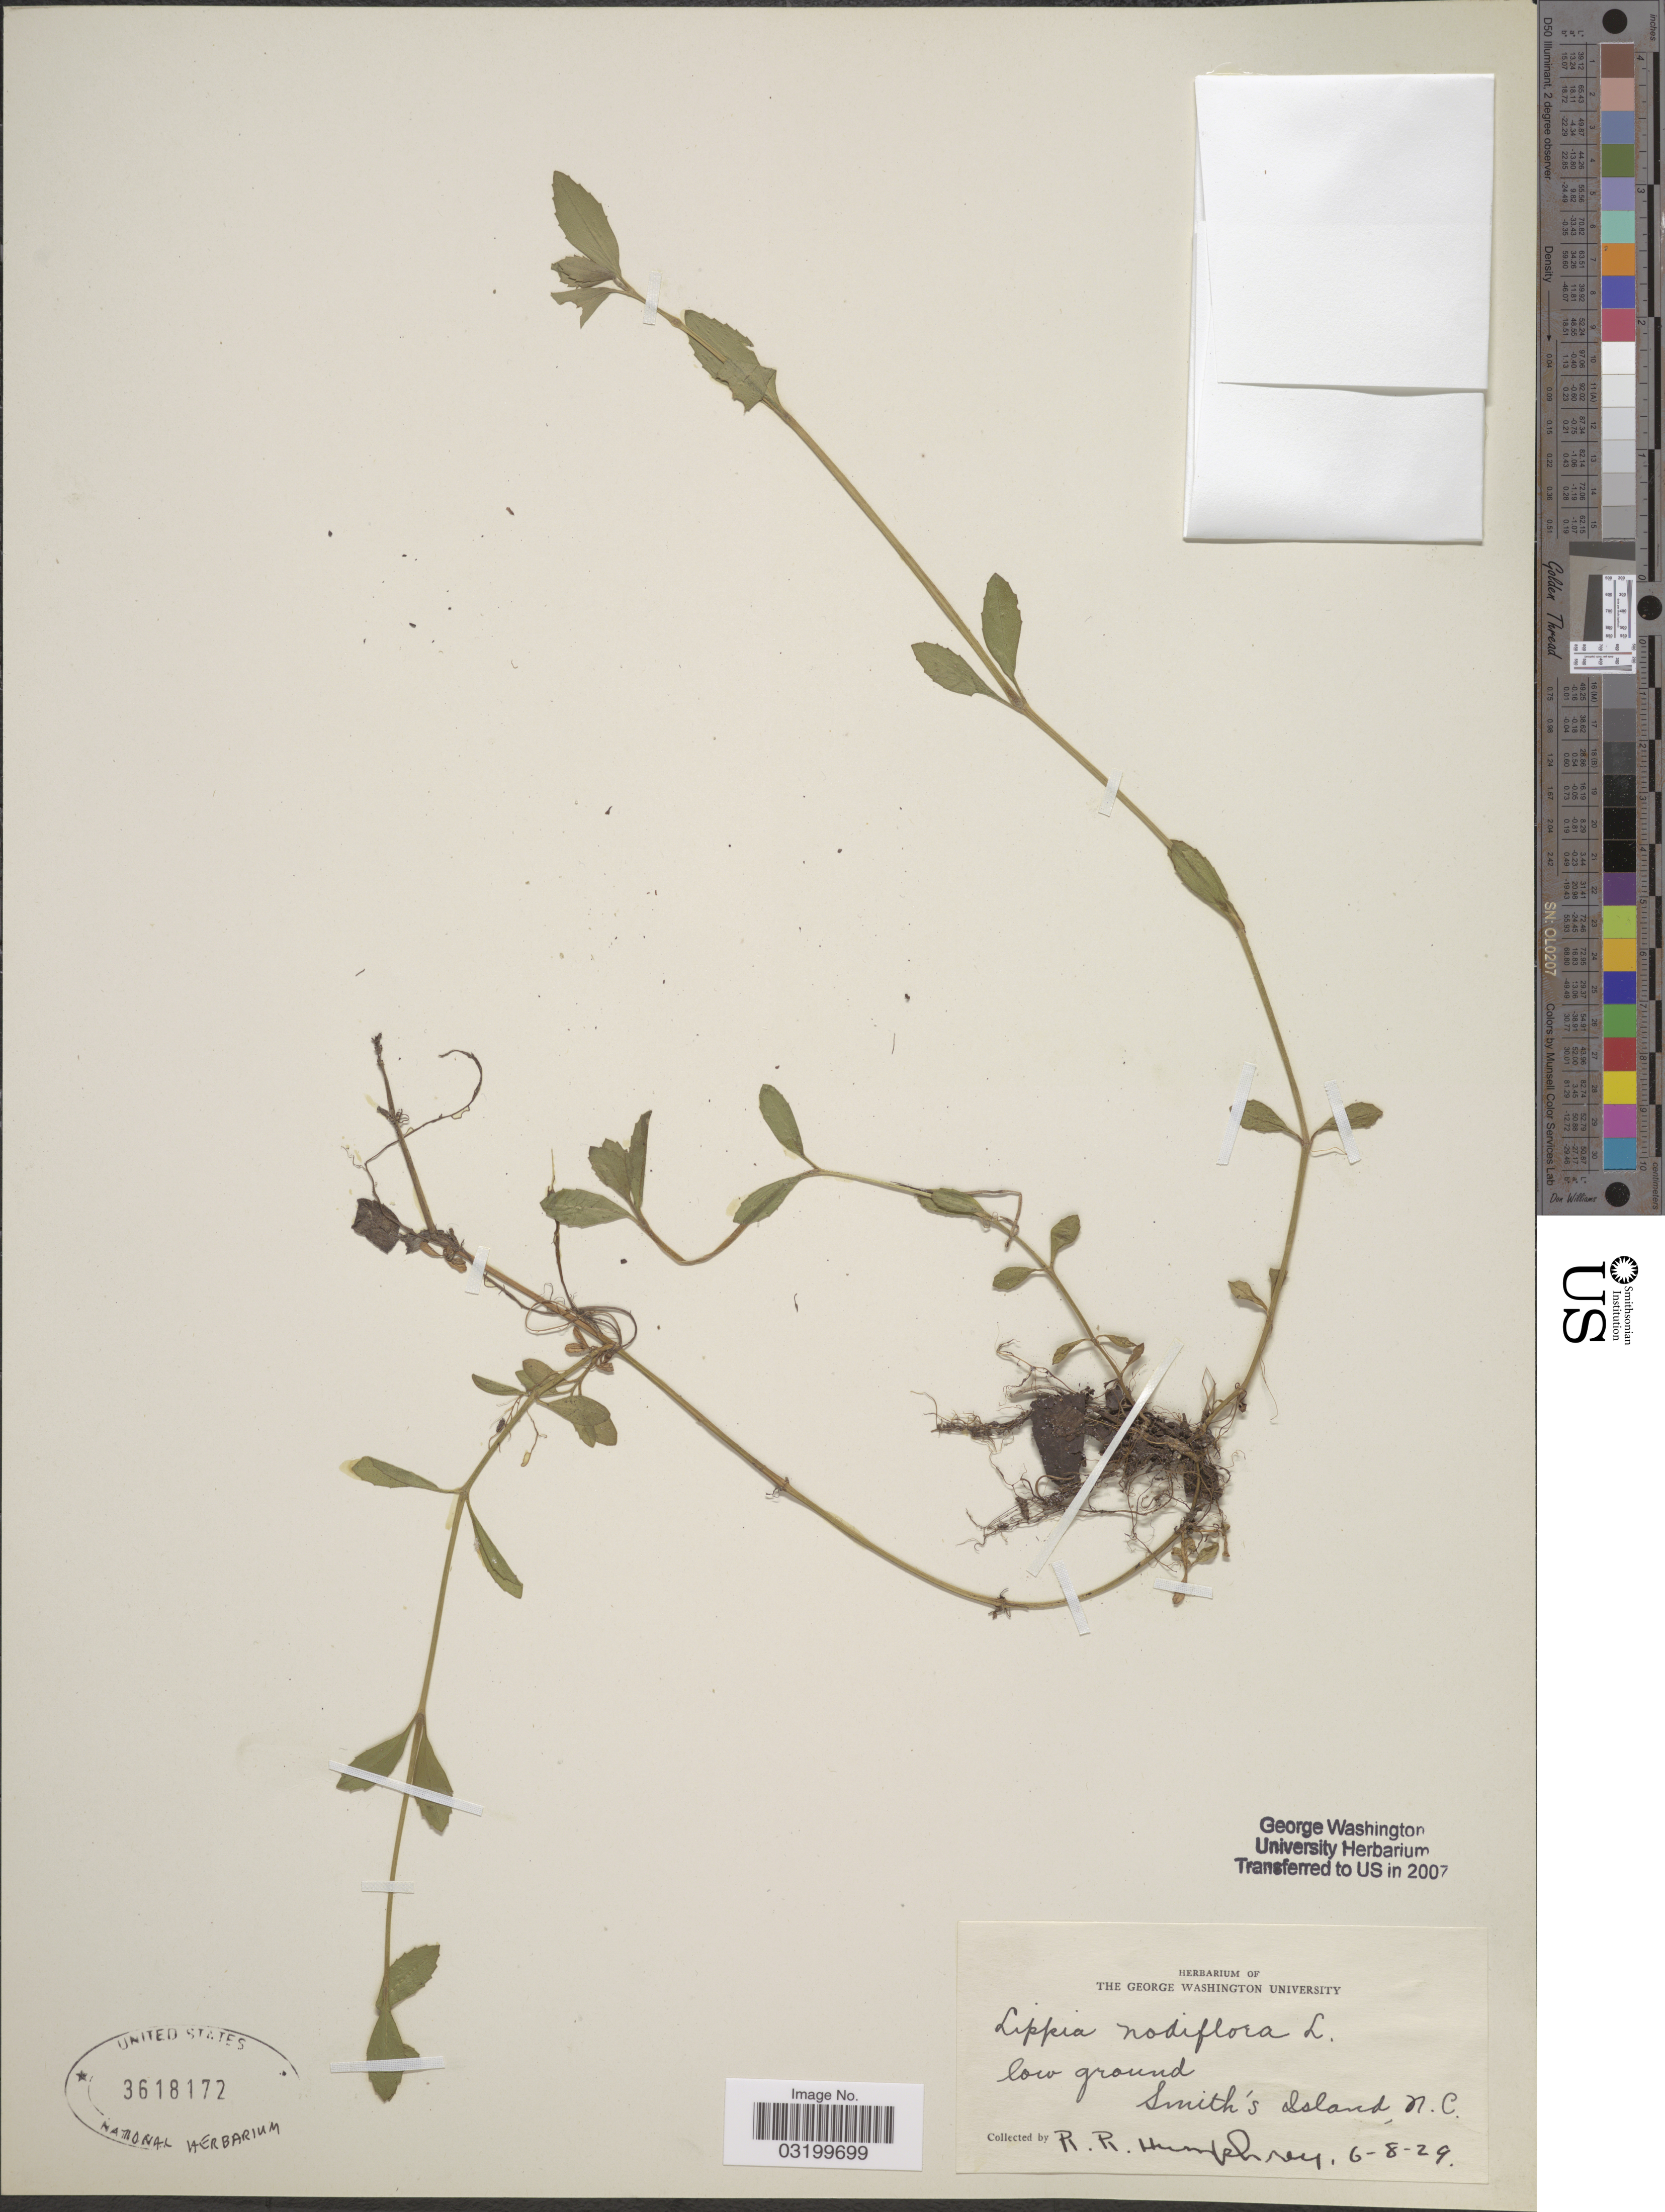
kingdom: Plantae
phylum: Tracheophyta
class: Magnoliopsida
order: Lamiales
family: Verbenaceae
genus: Phyla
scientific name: Phyla nodiflora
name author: (L.) Greene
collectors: R. Humphrey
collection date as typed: Transcribed d/m/y: 8/6/29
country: United States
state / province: North Carolina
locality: Low ground. Smith's Island.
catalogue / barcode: US 3618172